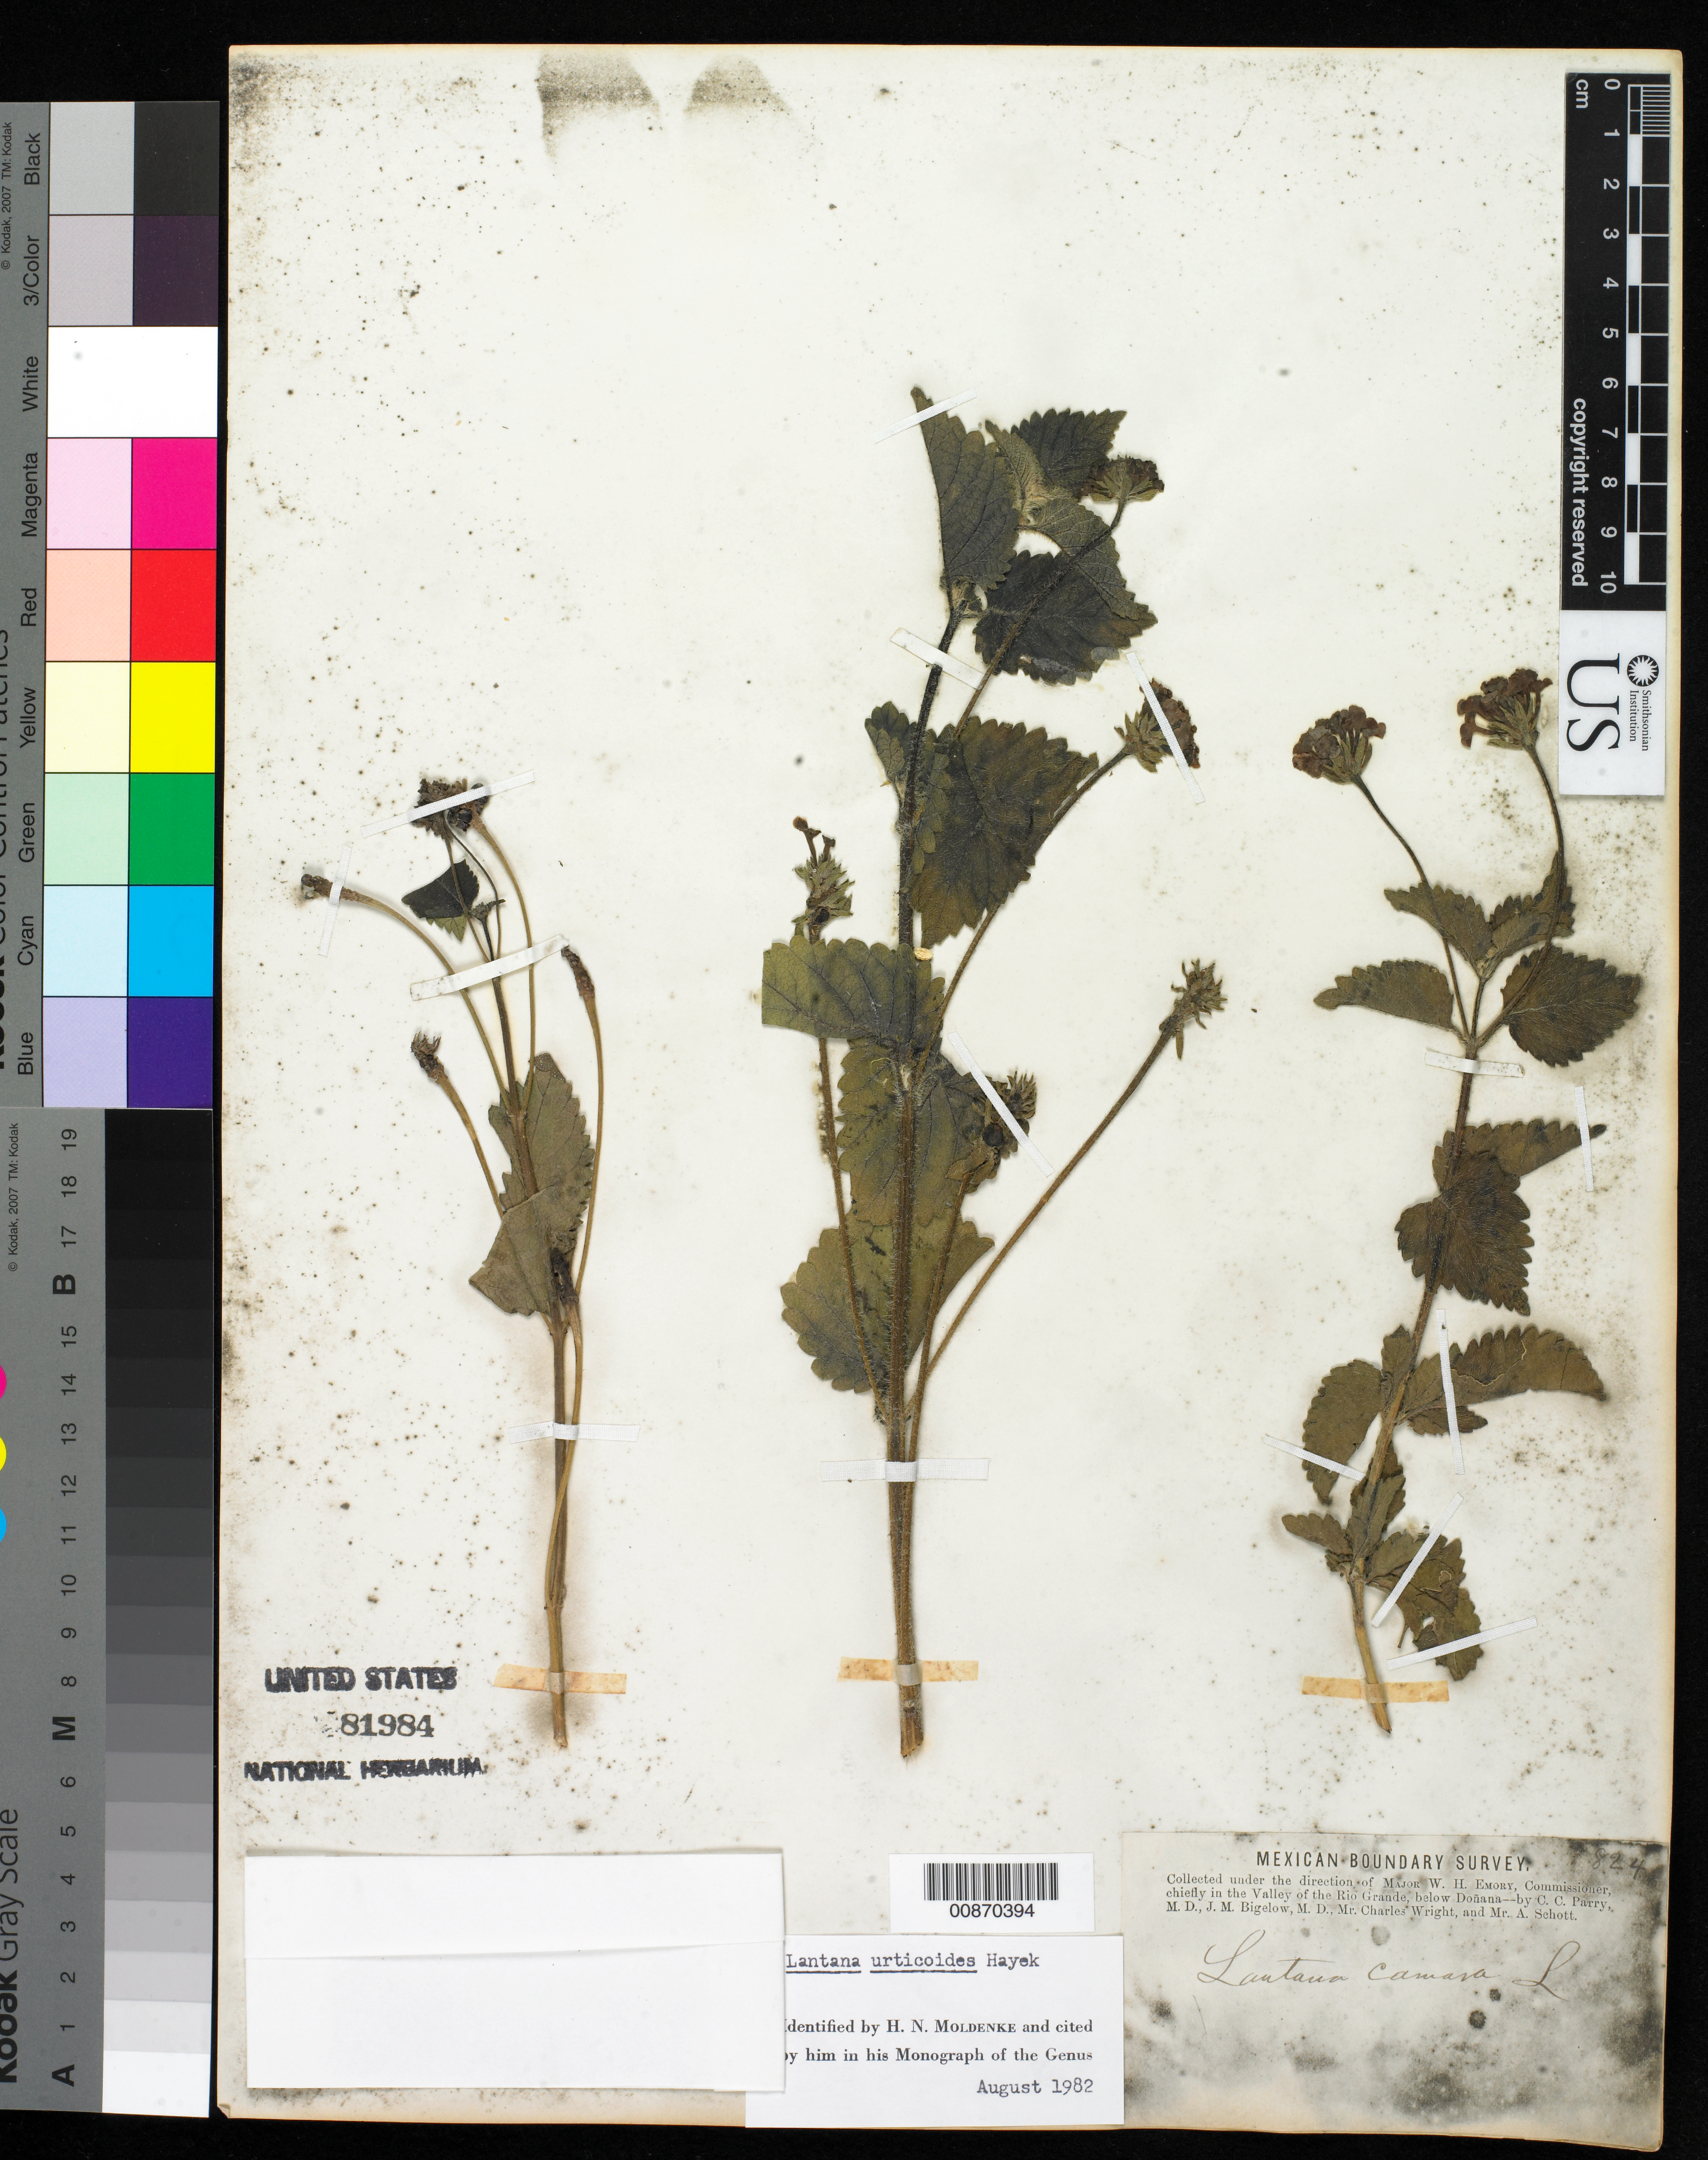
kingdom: Plantae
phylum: Tracheophyta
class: Magnoliopsida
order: Lamiales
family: Verbenaceae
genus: Lantana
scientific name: Lantana urticoides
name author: Hayek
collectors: C. C. Parry, J. M. Bigelow, C. Wright & A. C. V. Schott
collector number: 824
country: United States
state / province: New Mexico / Texas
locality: Valley of the Rio Grande, below Doñana.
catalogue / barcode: US 81984